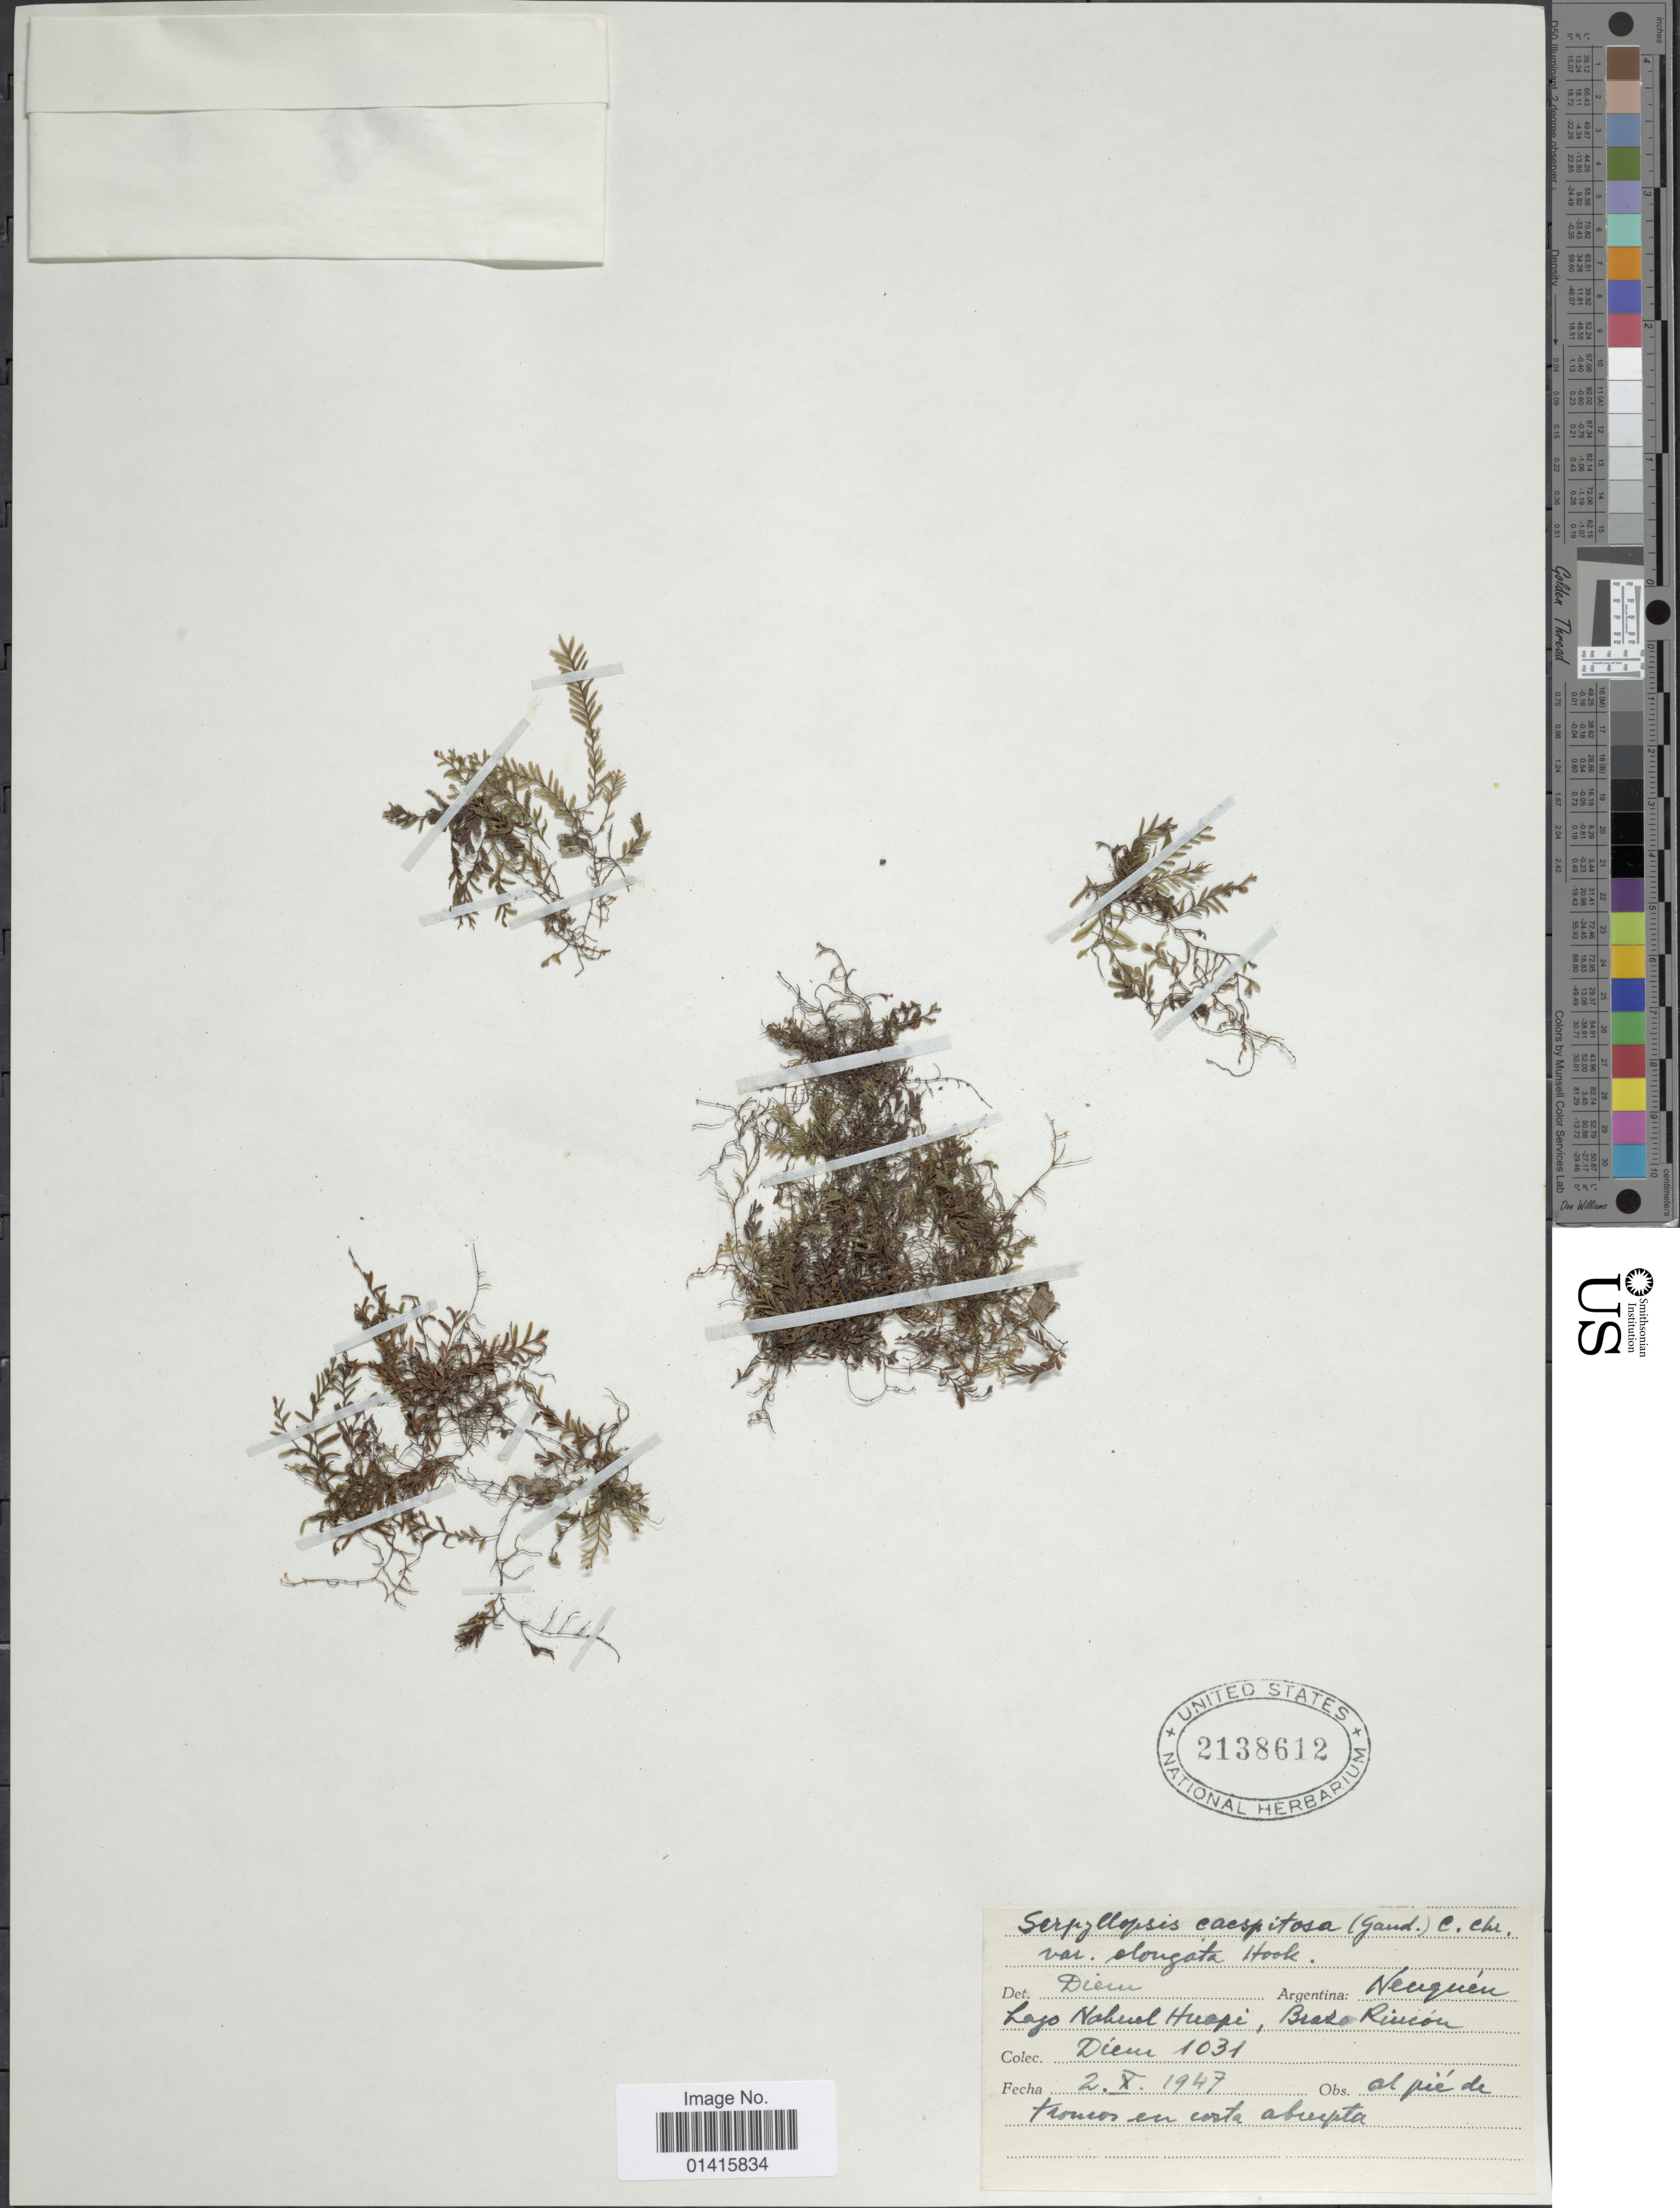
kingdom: Plantae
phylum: Tracheophyta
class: Polypodiopsida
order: Hymenophyllales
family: Hymenophyllaceae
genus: Hymenophyllum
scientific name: Hymenophyllum caespitosum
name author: Gaudich.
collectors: Diem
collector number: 1031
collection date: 1947-10-02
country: Argentina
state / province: Neuquen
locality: Argentina Neuguén, Lago Nohuel Huapi, Besto Ricon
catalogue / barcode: US 2138612